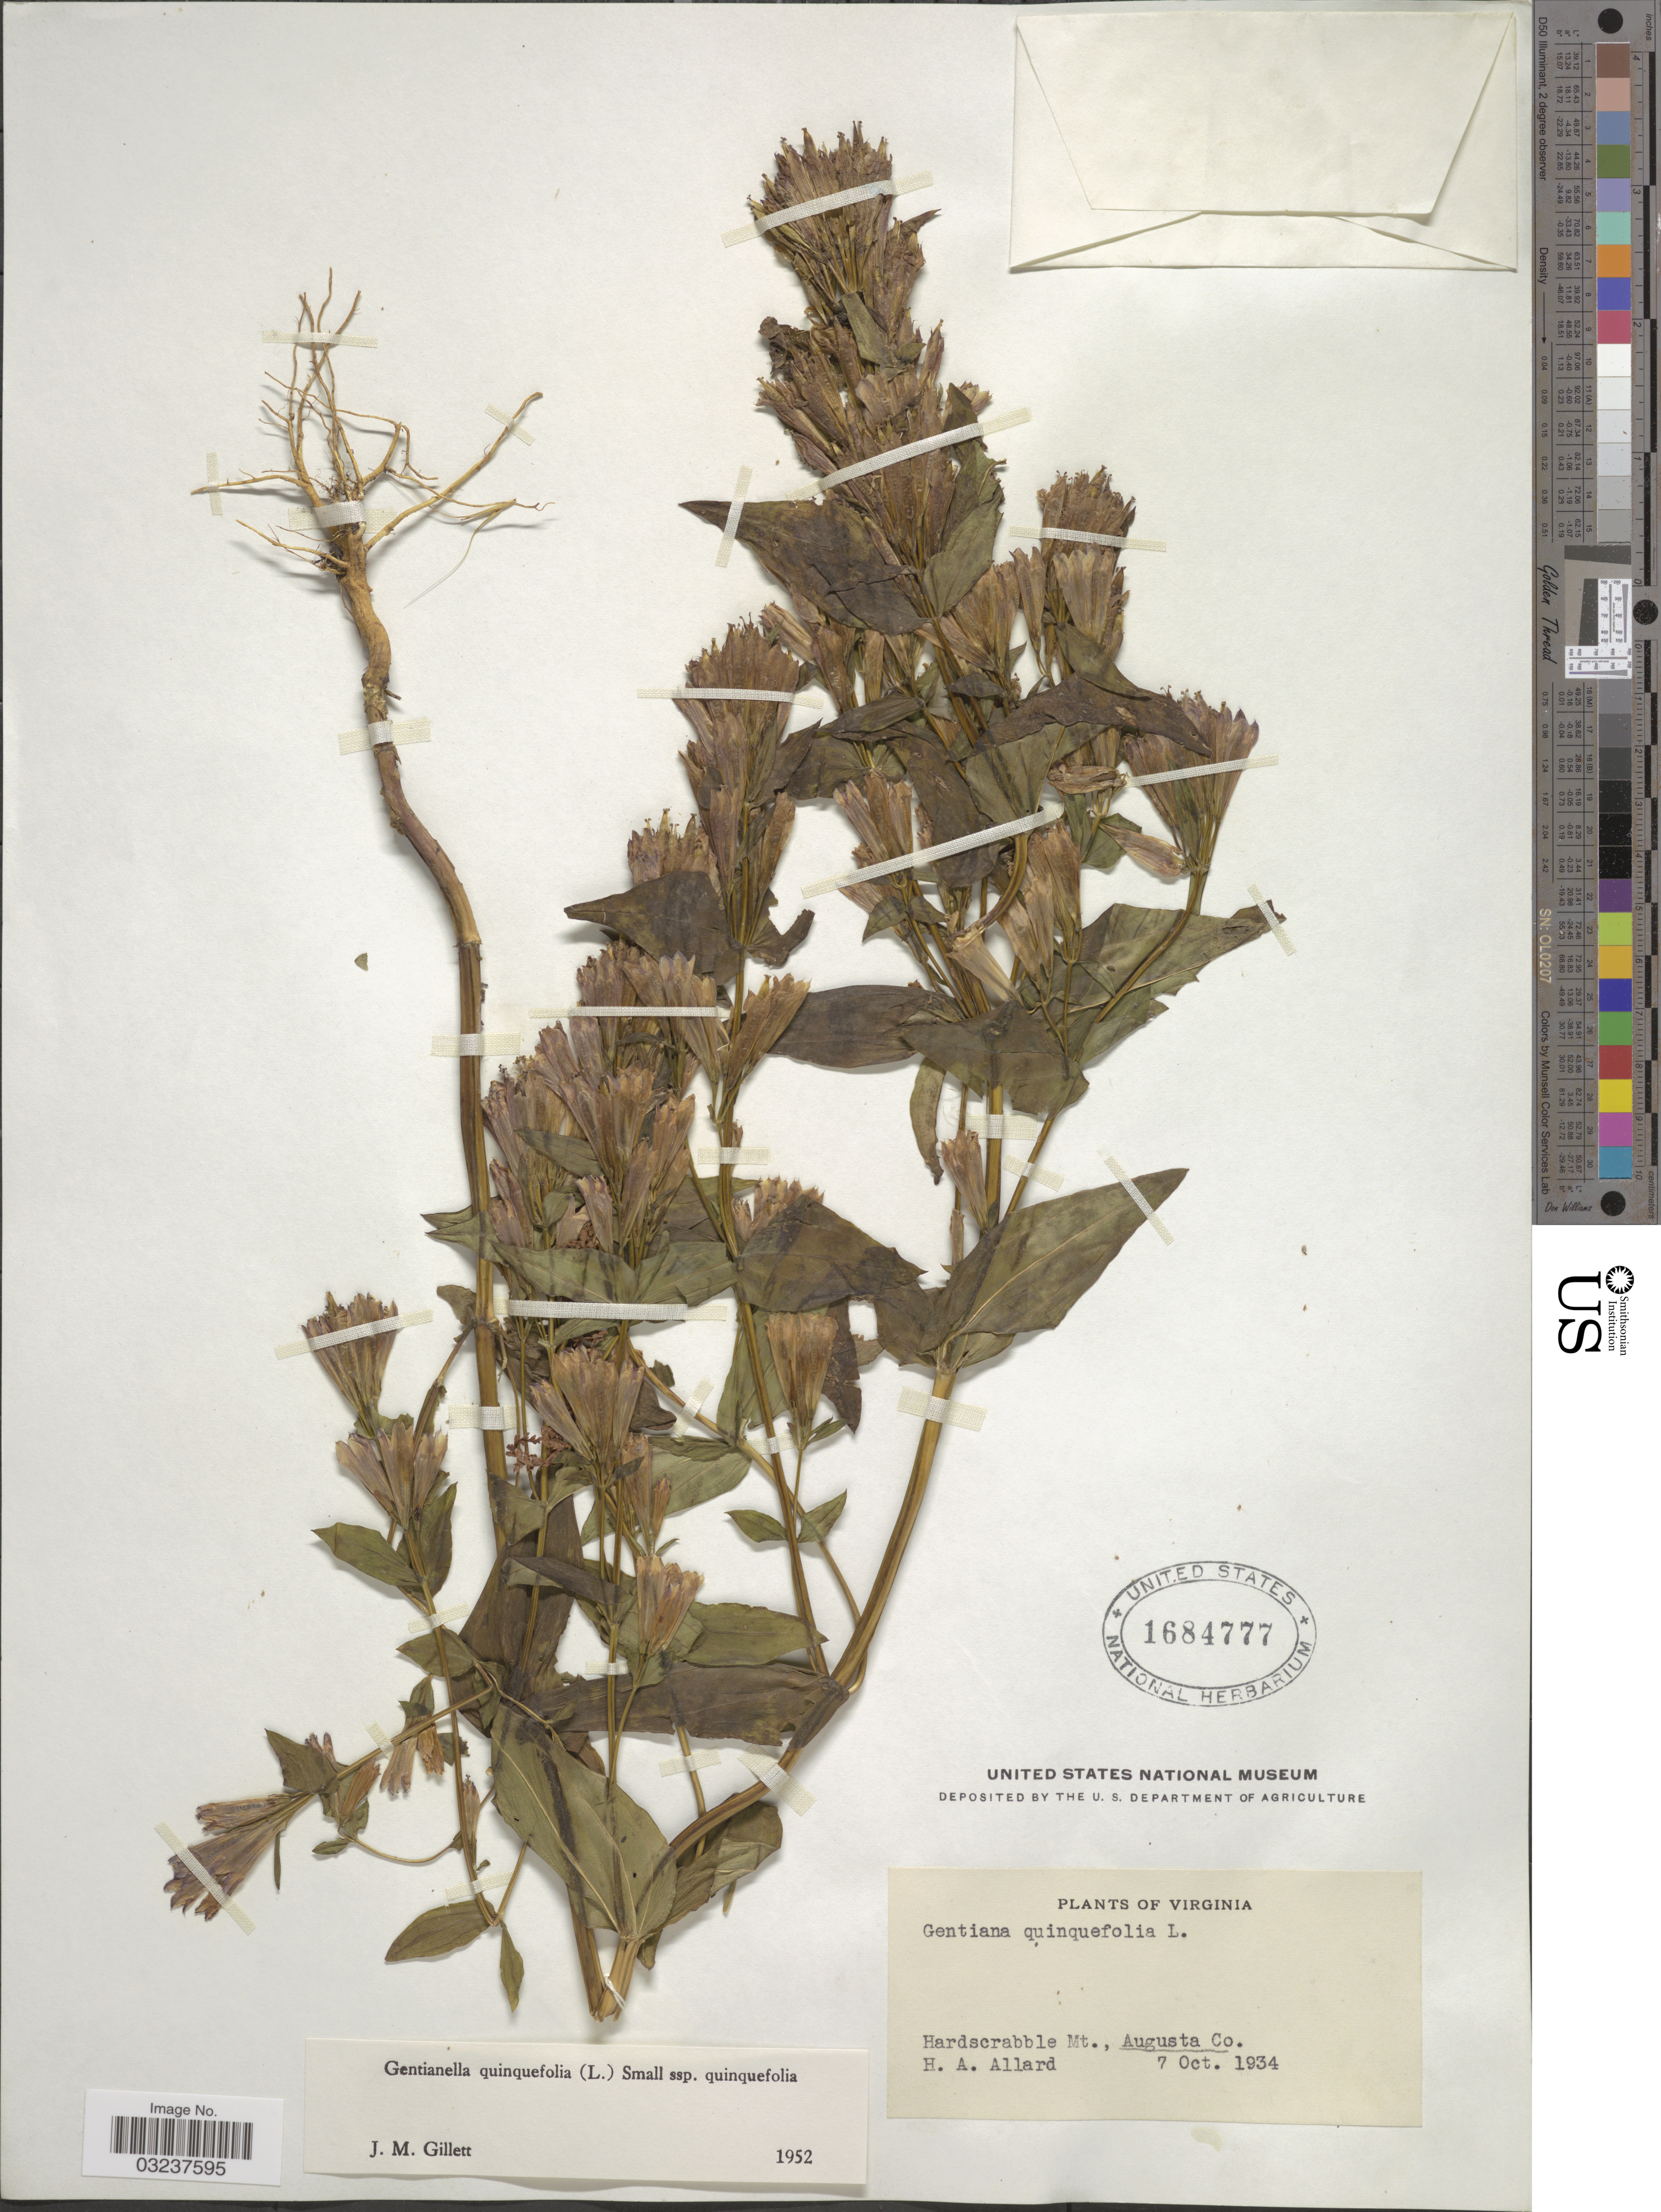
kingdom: Plantae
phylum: Tracheophyta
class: Magnoliopsida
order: Gentianales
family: Gentianaceae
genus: Gentianella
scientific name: Gentianella quinquefolia subsp. quinquefolia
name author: (L.) Small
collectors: H. A. Allard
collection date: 1934-10-07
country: United States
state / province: Virginia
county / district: Augusta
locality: Hardscrabble Mt., Augusta Co.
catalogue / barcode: US 1684777